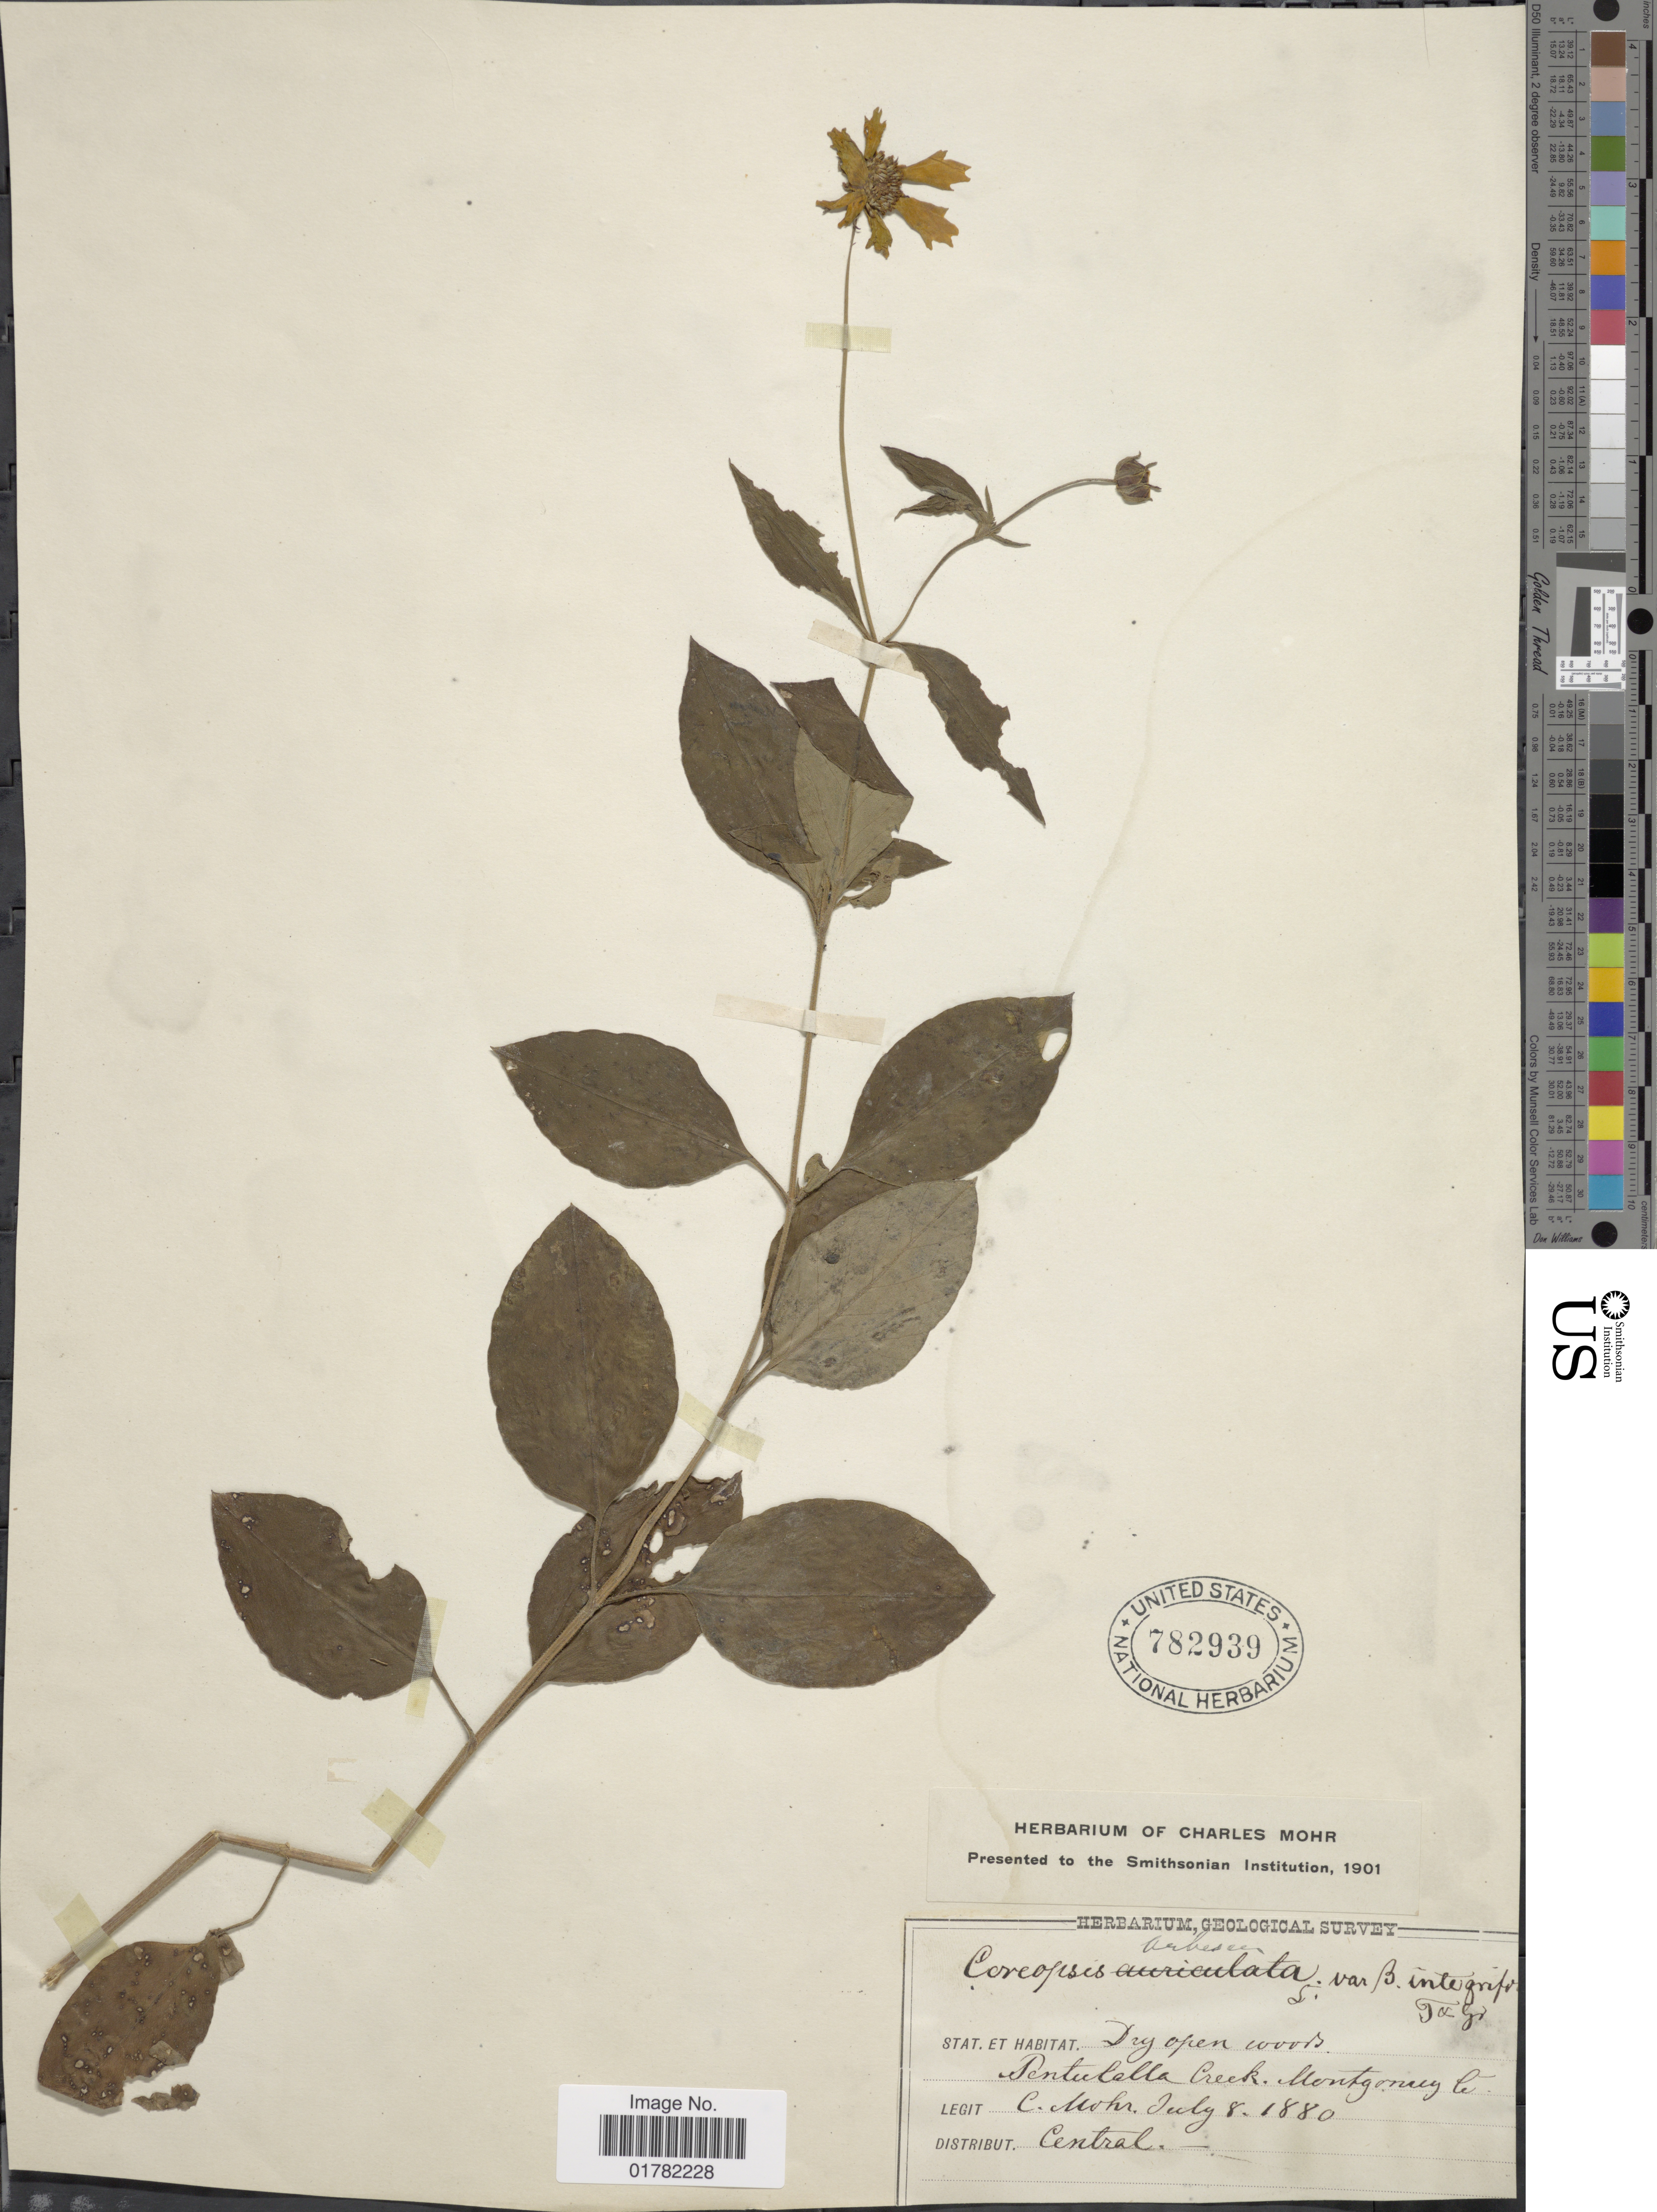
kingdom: Plantae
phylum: Tracheophyta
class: Magnoliopsida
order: Asterales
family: Asteraceae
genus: Coreopsis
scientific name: Coreopsis auriculata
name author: L.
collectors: C. T. Mohr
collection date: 1880-07-08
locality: Dry open woods, Pentulalla creek, Monterrey Co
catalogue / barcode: US 782939